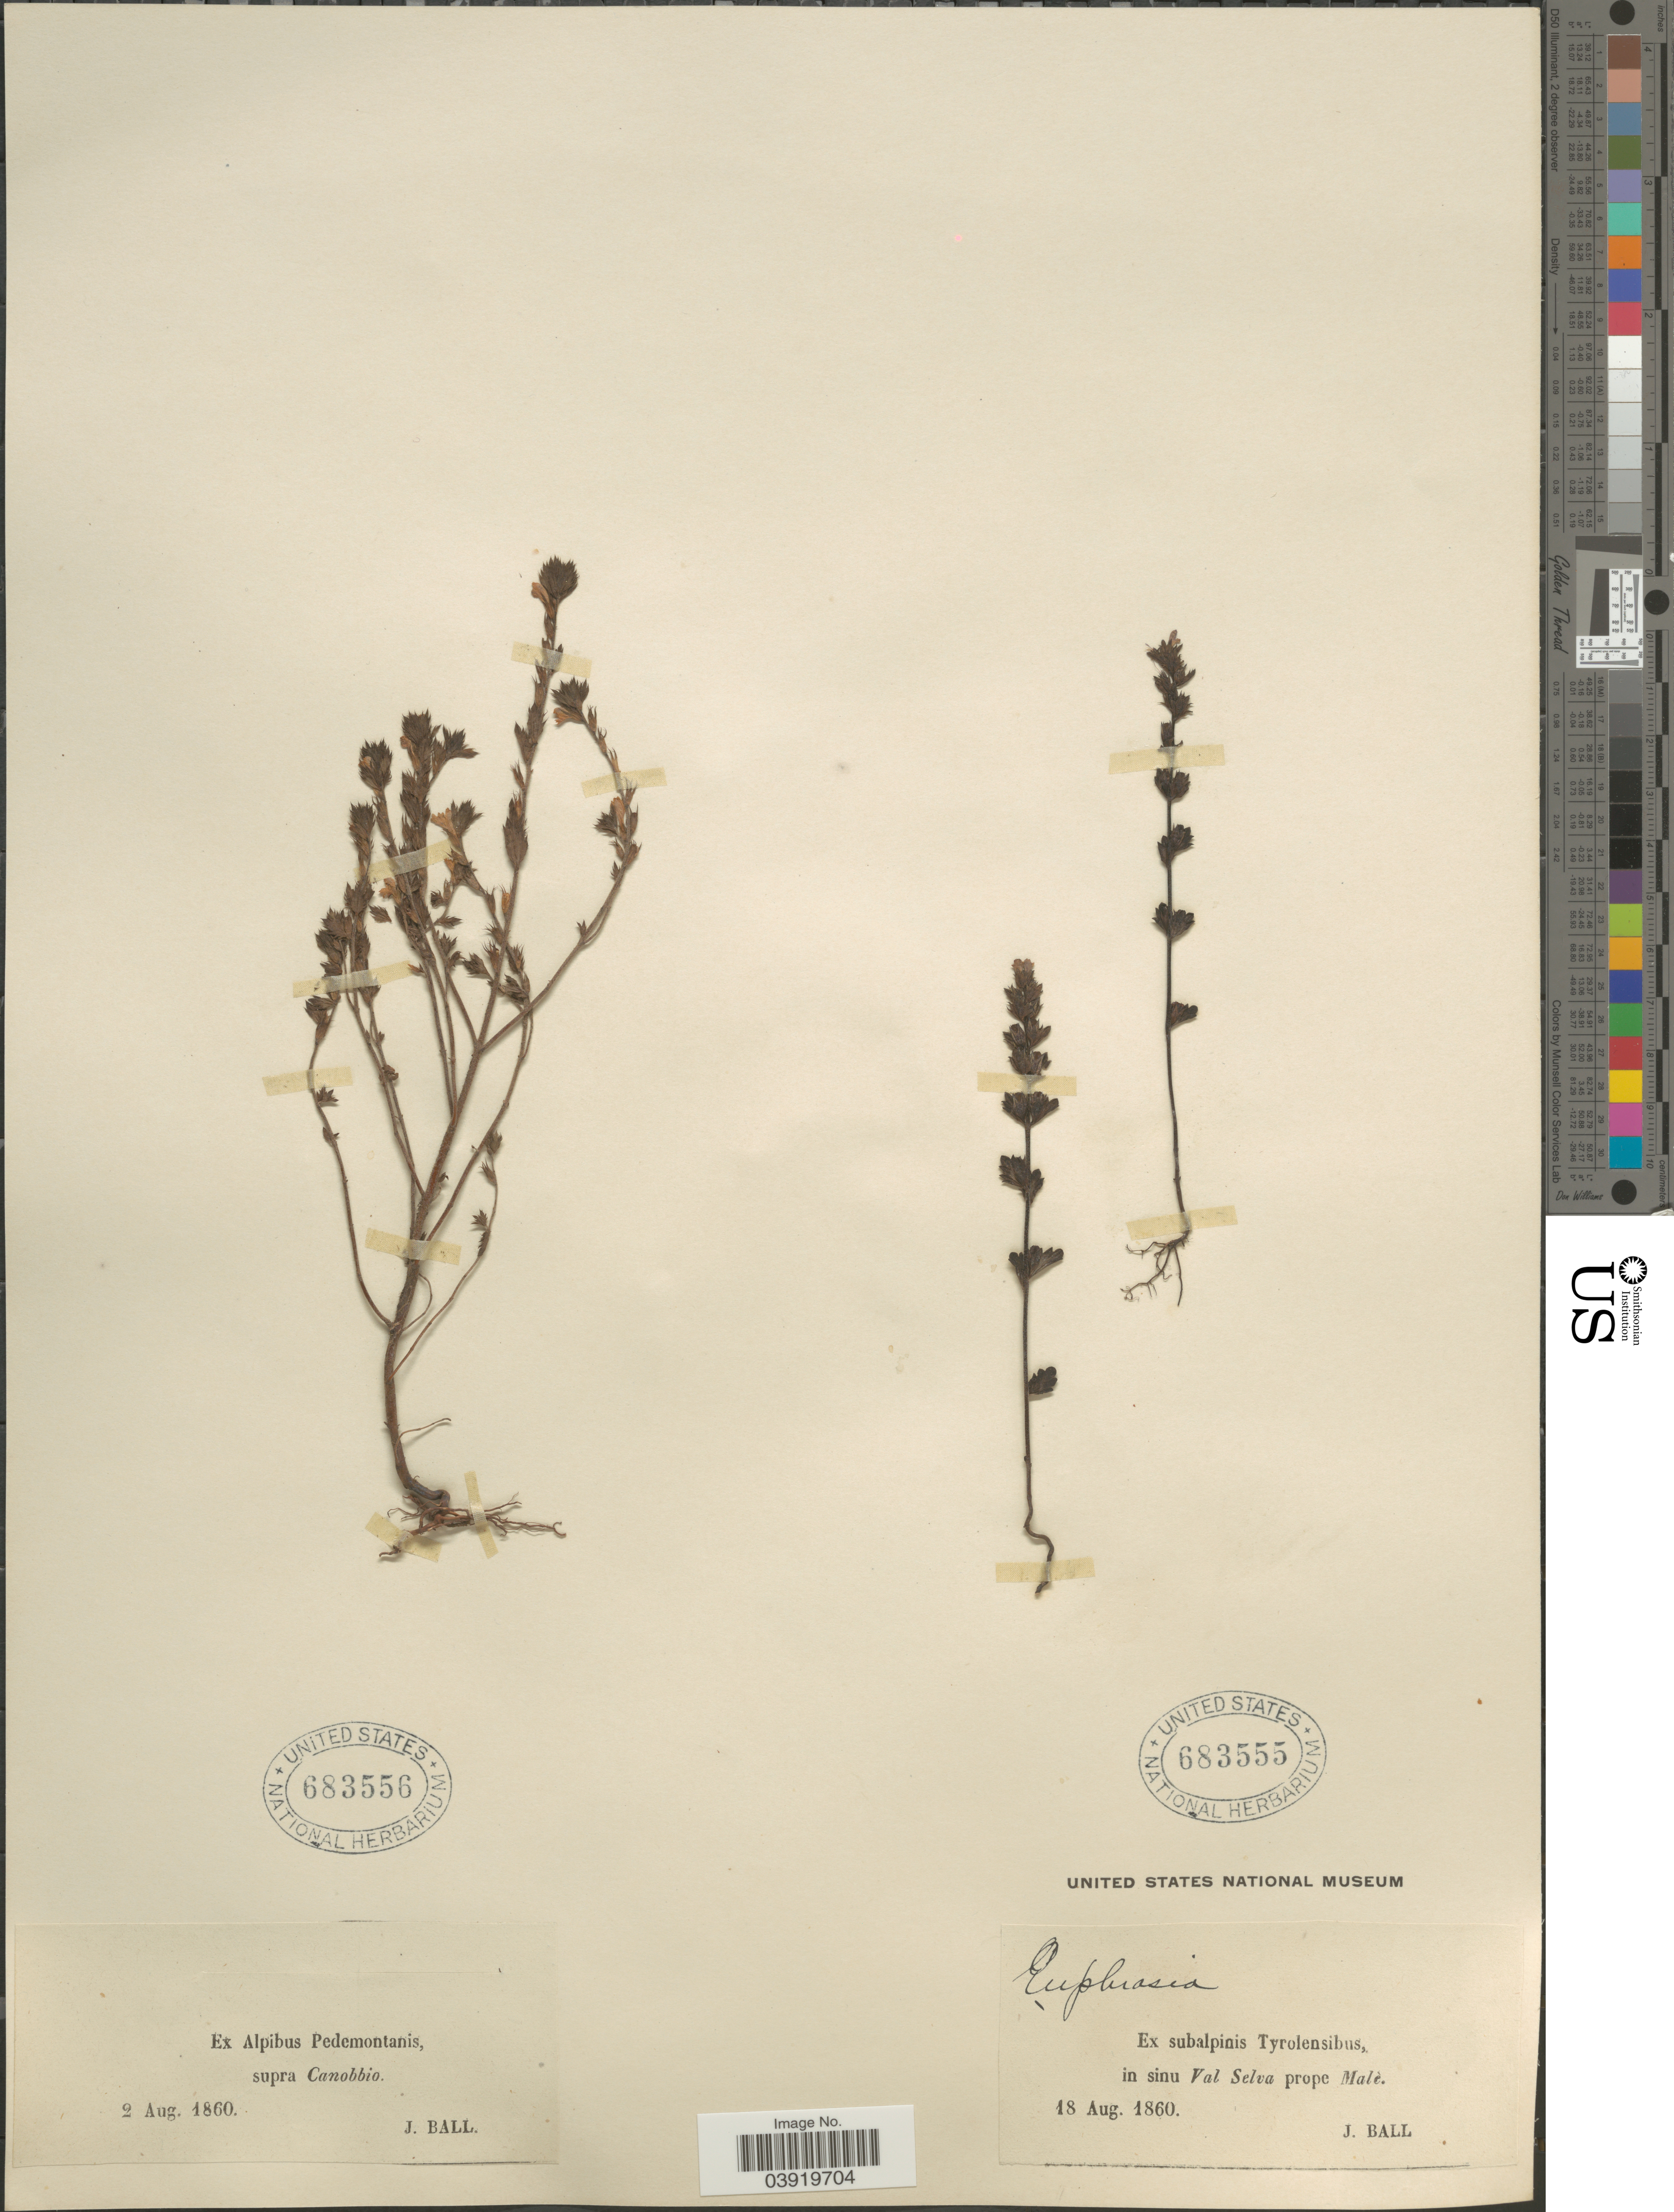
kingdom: Plantae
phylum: Tracheophyta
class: Magnoliopsida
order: Lamiales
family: Orobanchaceae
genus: Euphrasia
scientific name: Euphrasia sp.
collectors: J. Ball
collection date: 1860-08-18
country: Italy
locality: Ex subalpinis Tyrolensibus in sinu Val Selva prope Malè.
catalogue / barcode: US 683555